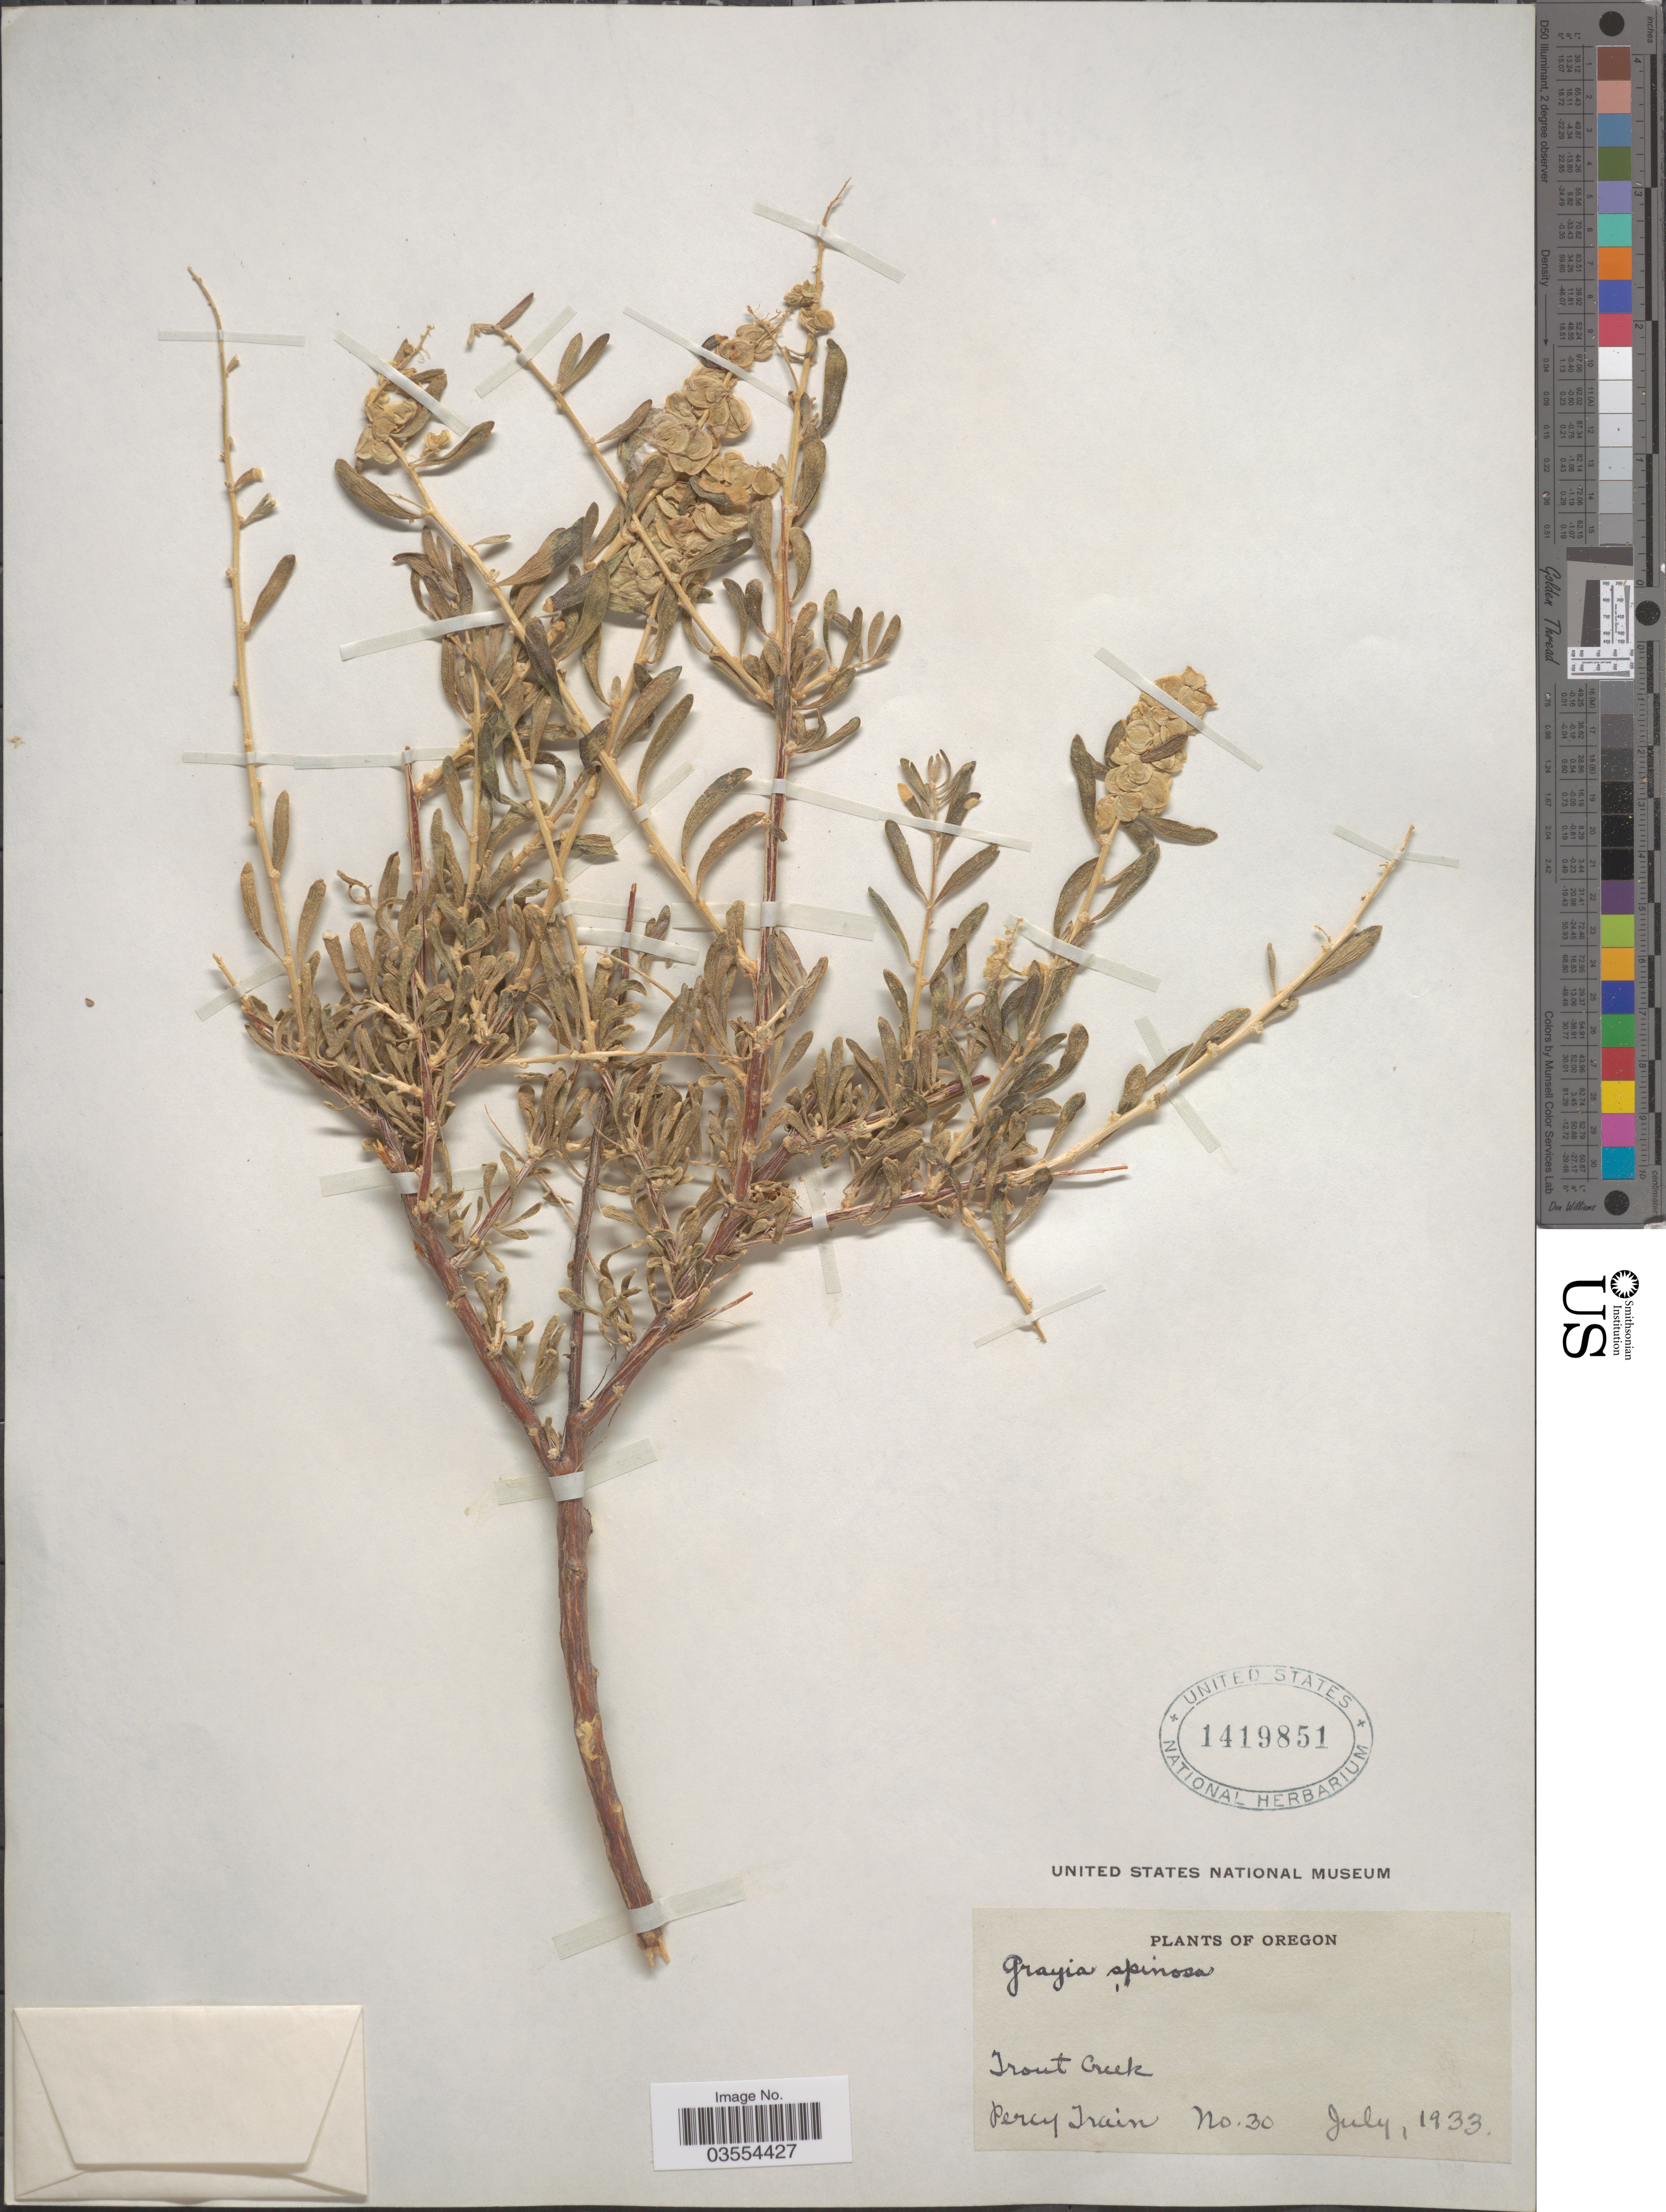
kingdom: Plantae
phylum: Tracheophyta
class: Magnoliopsida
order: Caryophyllales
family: Amaranthaceae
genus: Grayia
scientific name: Grayia spinosa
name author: (Hook.) Moq.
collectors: P. Train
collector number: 30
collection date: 1933-07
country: United States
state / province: Oregon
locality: Trout Creek.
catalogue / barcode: US 1419851